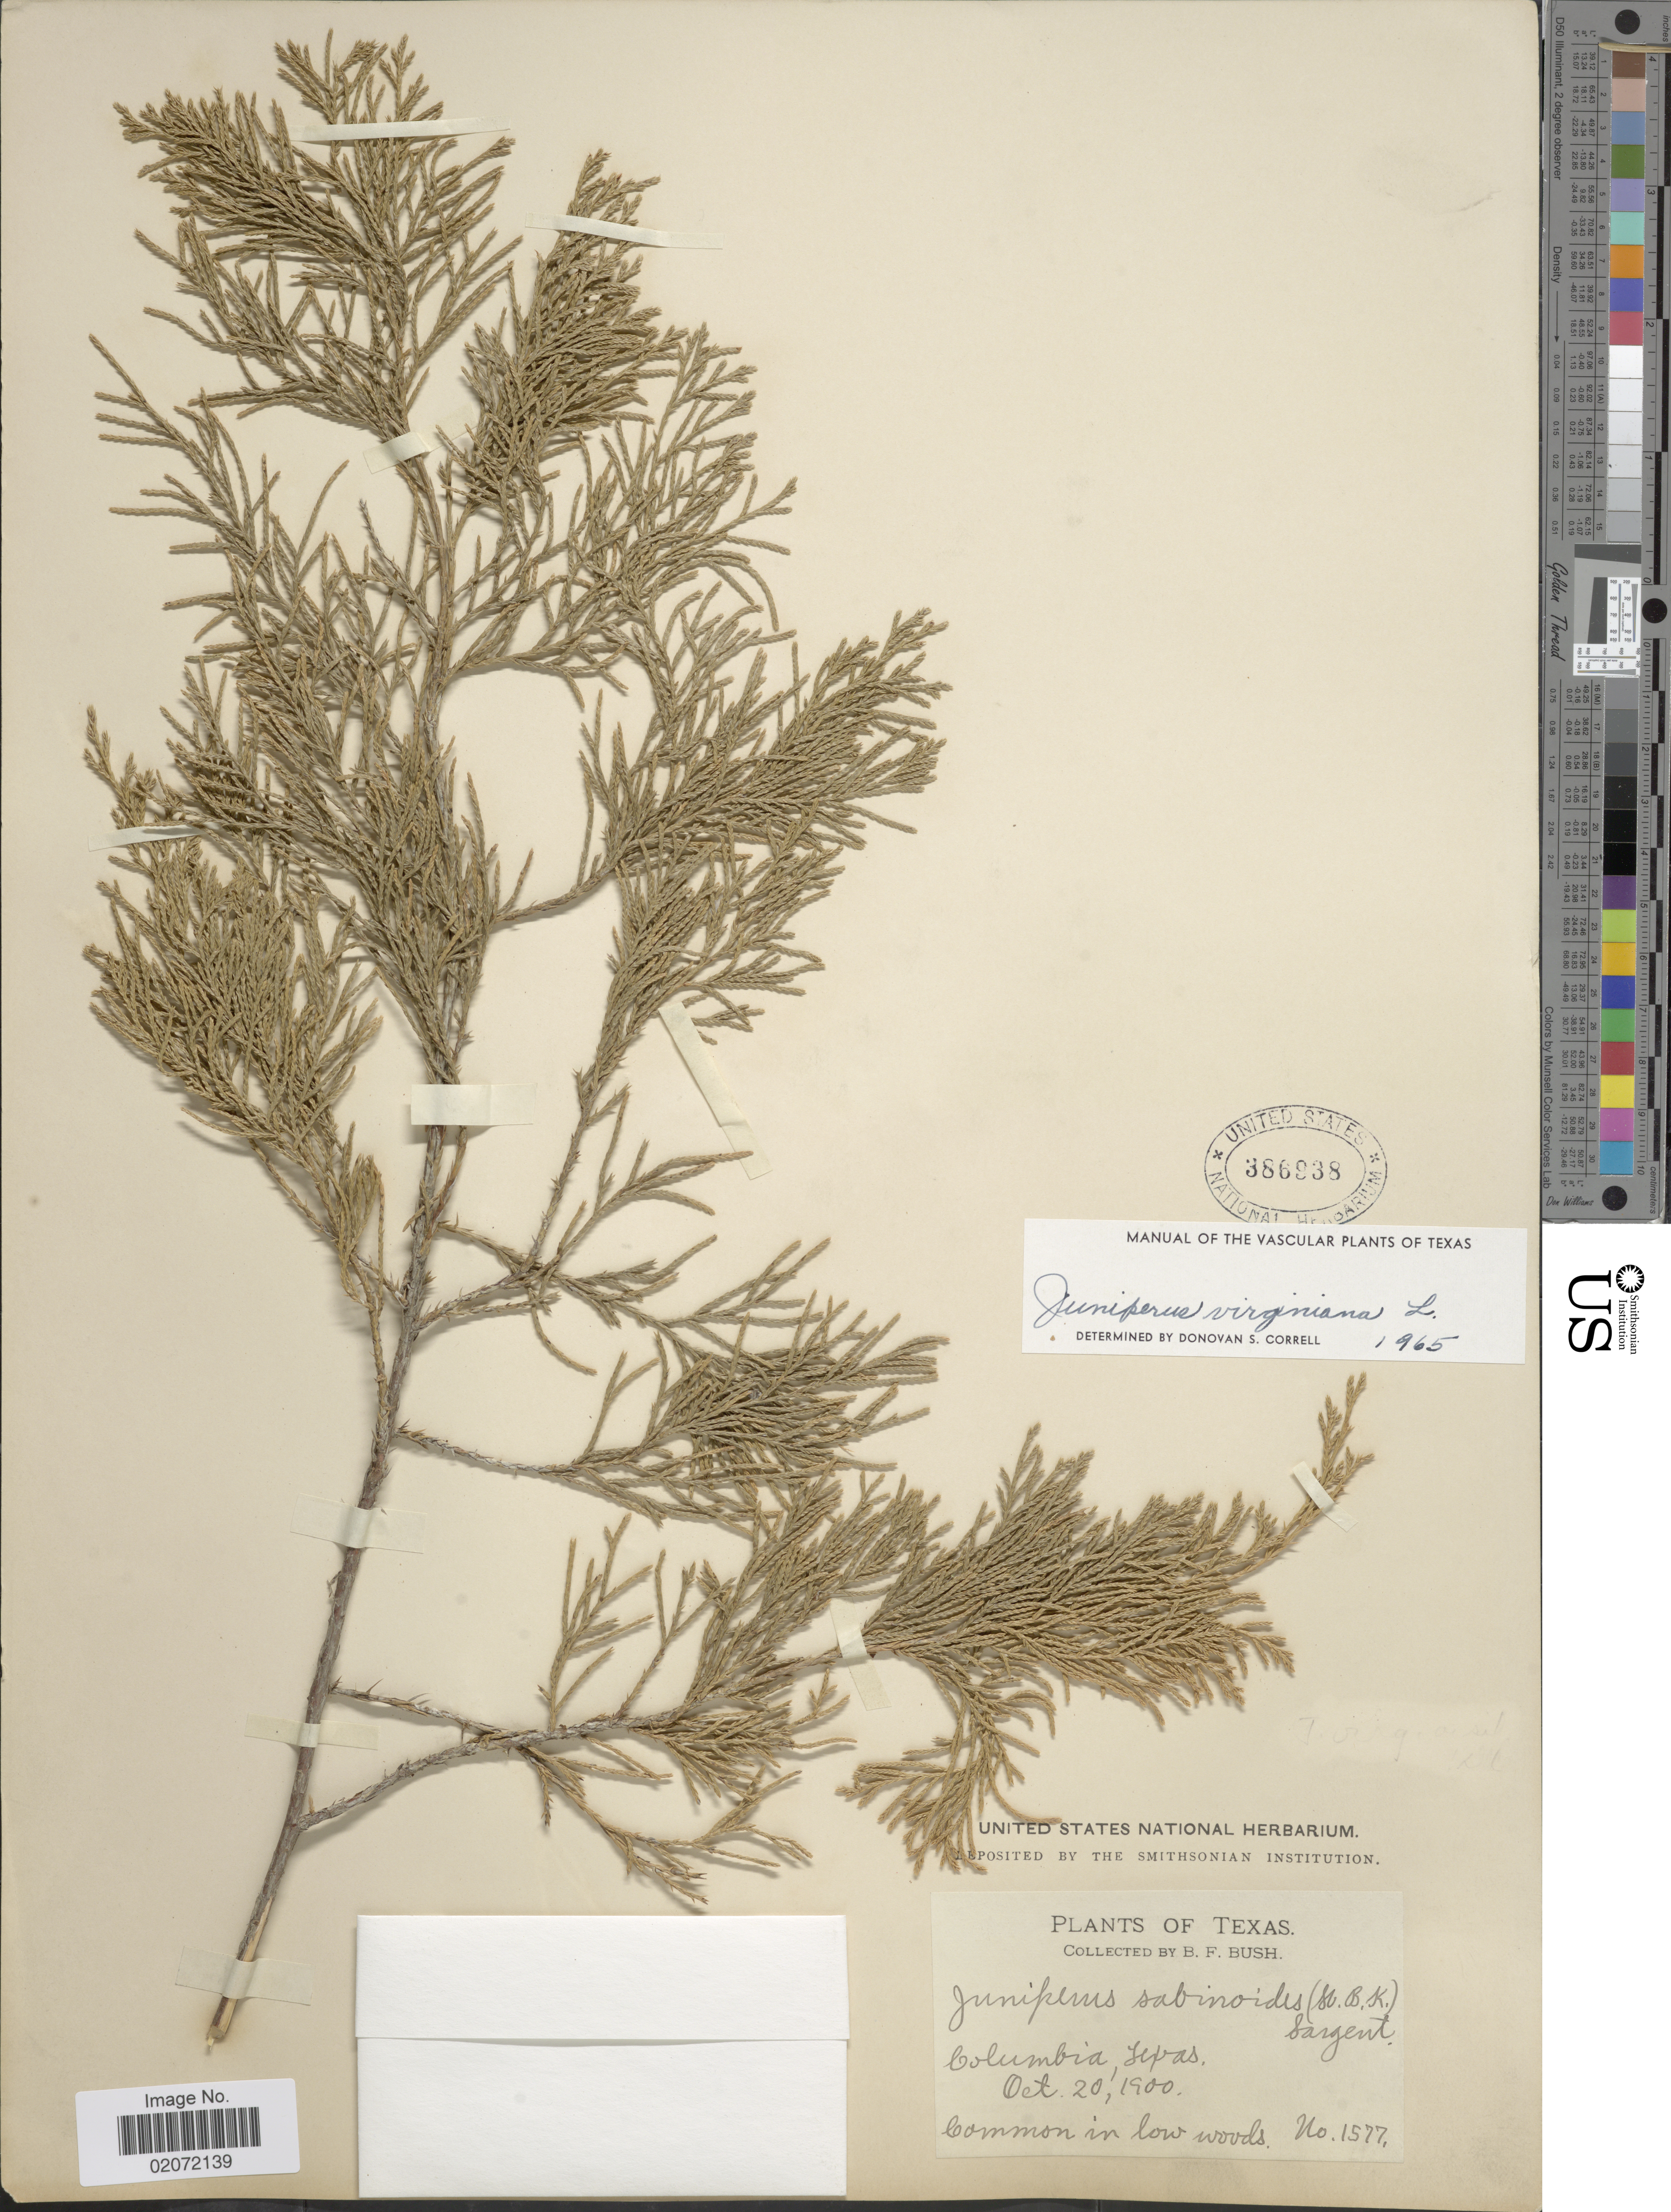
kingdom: Plantae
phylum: Tracheophyta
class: Pinopsida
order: Pinales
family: Cupressaceae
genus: Juniperus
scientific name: Juniperus virginiana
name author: L.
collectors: B. F. Bush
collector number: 1577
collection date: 1900-10-20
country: United States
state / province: Texas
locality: Texas, Columbia, Texas.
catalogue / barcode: US 386838